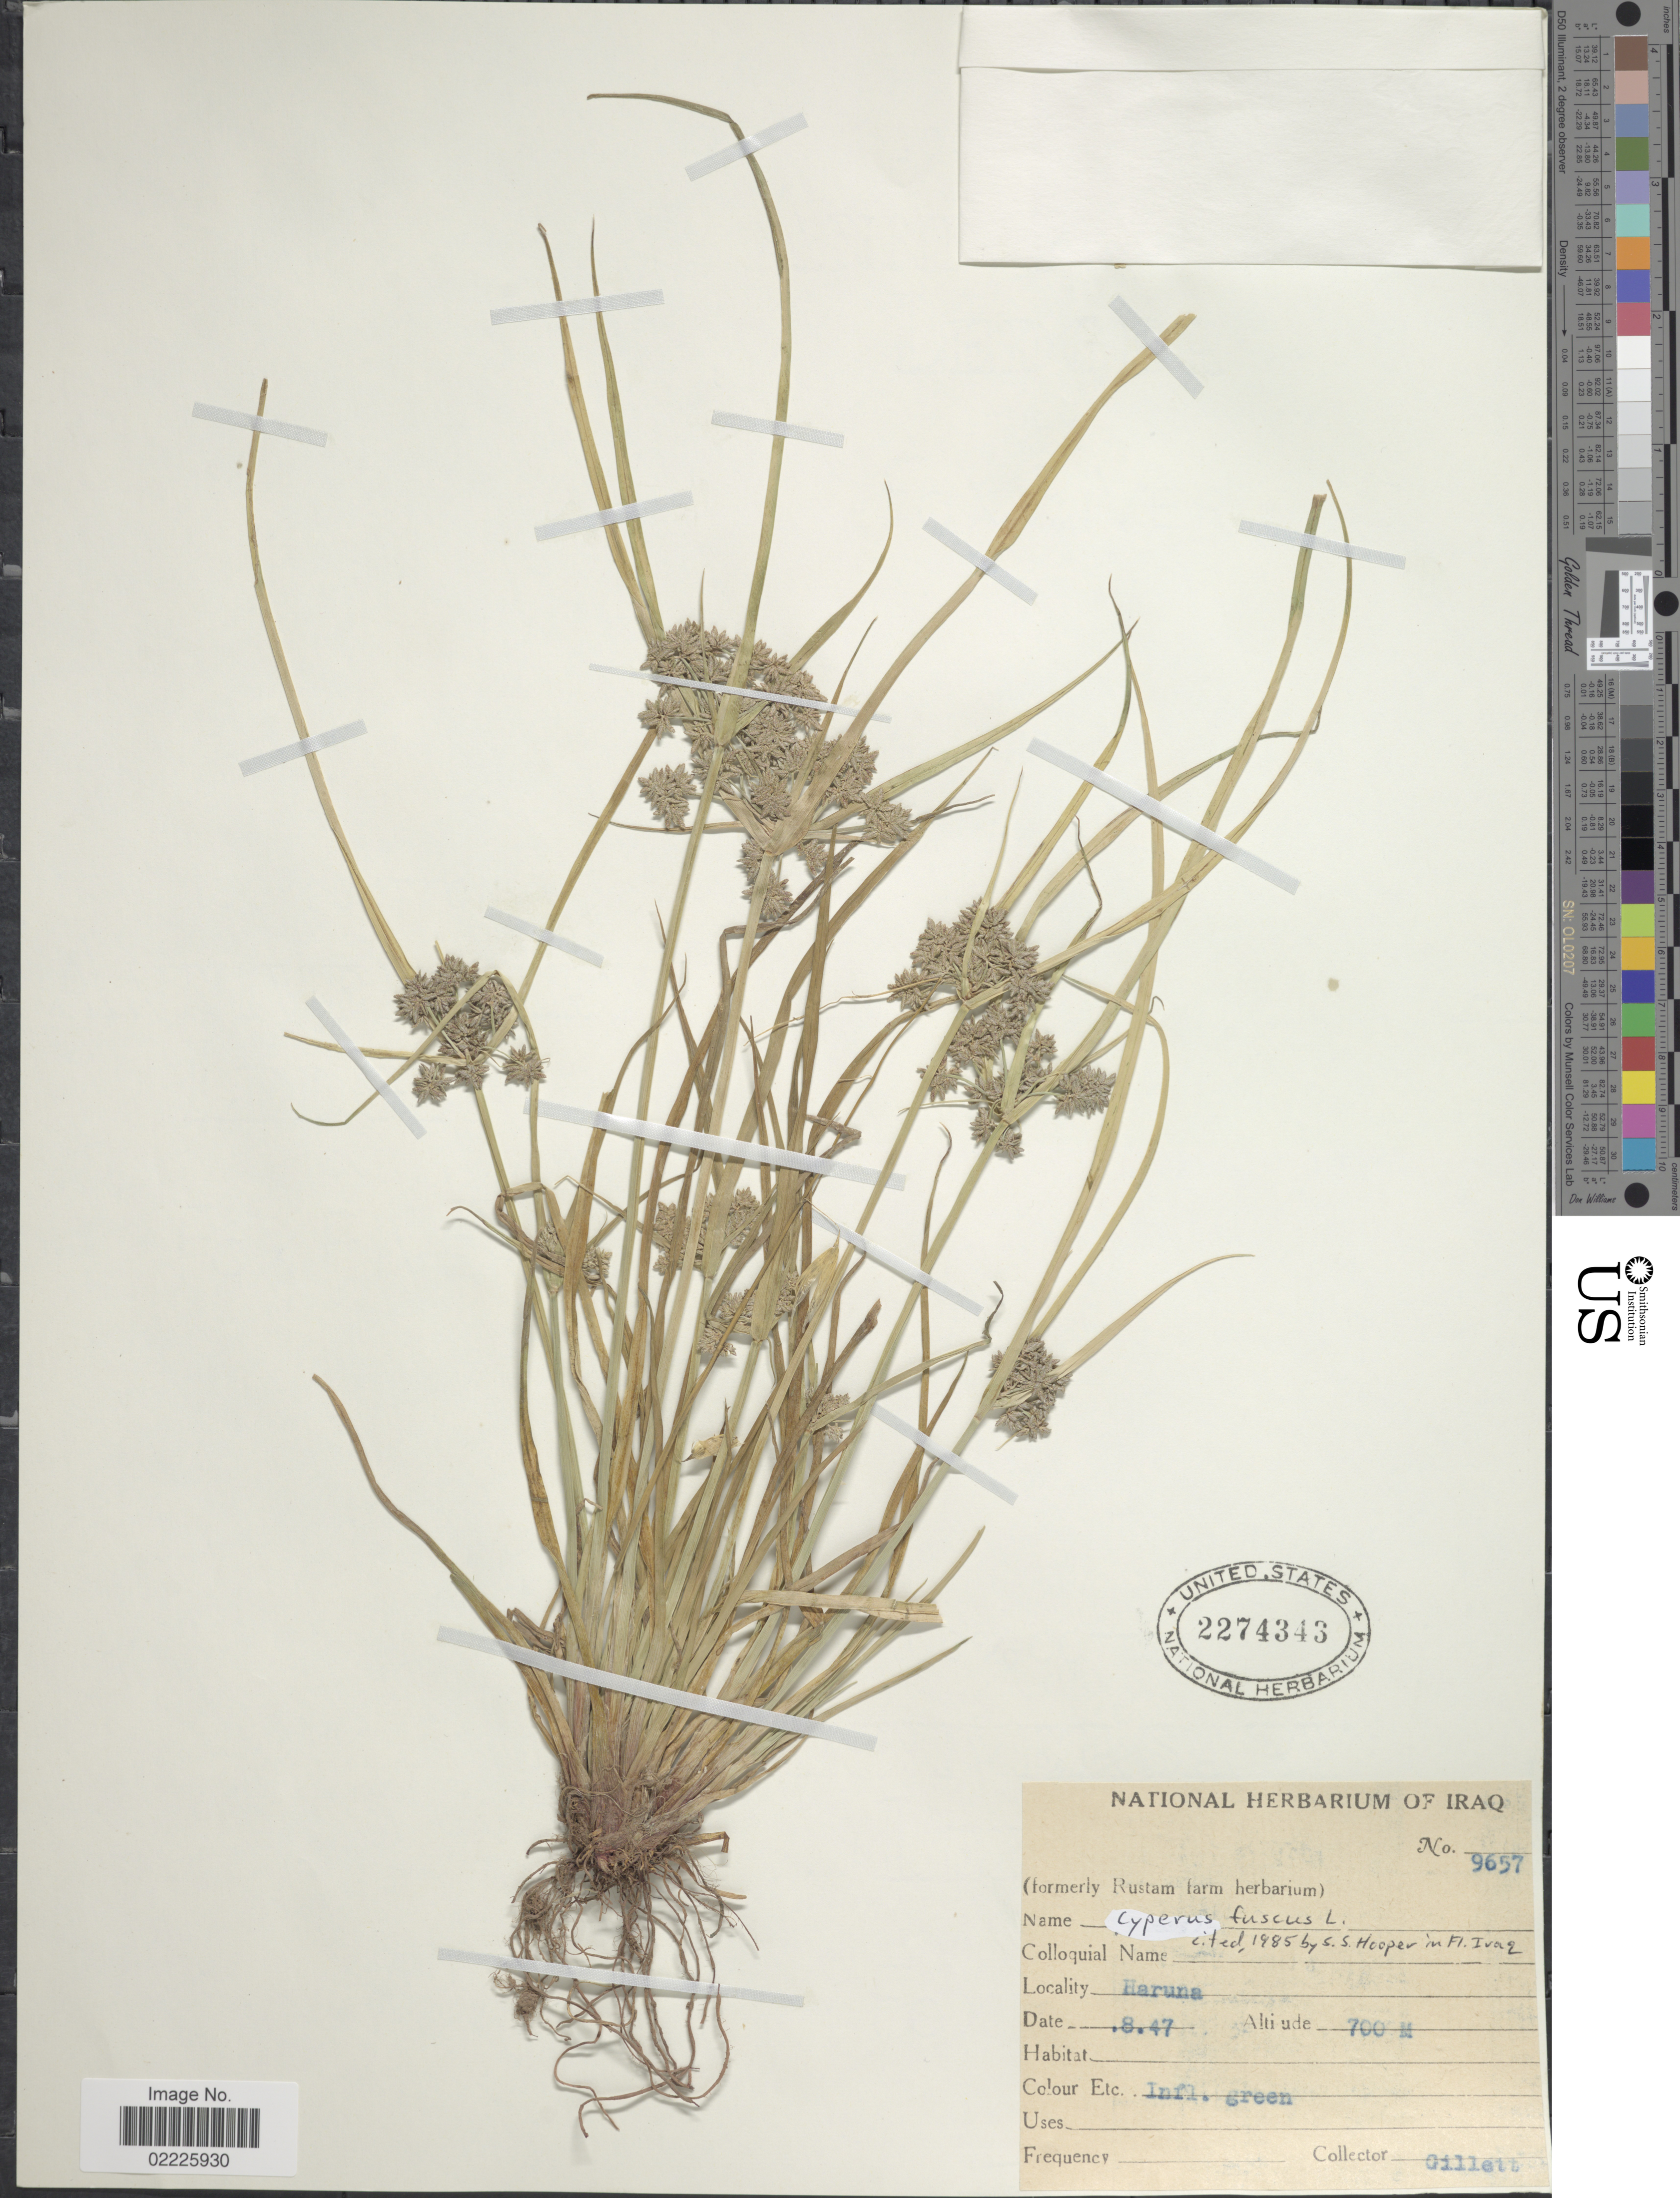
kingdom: Plantae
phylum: Tracheophyta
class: Liliopsida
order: Poales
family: Cyperaceae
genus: Cyperus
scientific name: Cyperus fuscus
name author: L.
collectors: Gillett, --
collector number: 9657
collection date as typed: Transcribed d/m/y: /8/47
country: Iraq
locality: Haruna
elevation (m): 700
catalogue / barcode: US 2274343